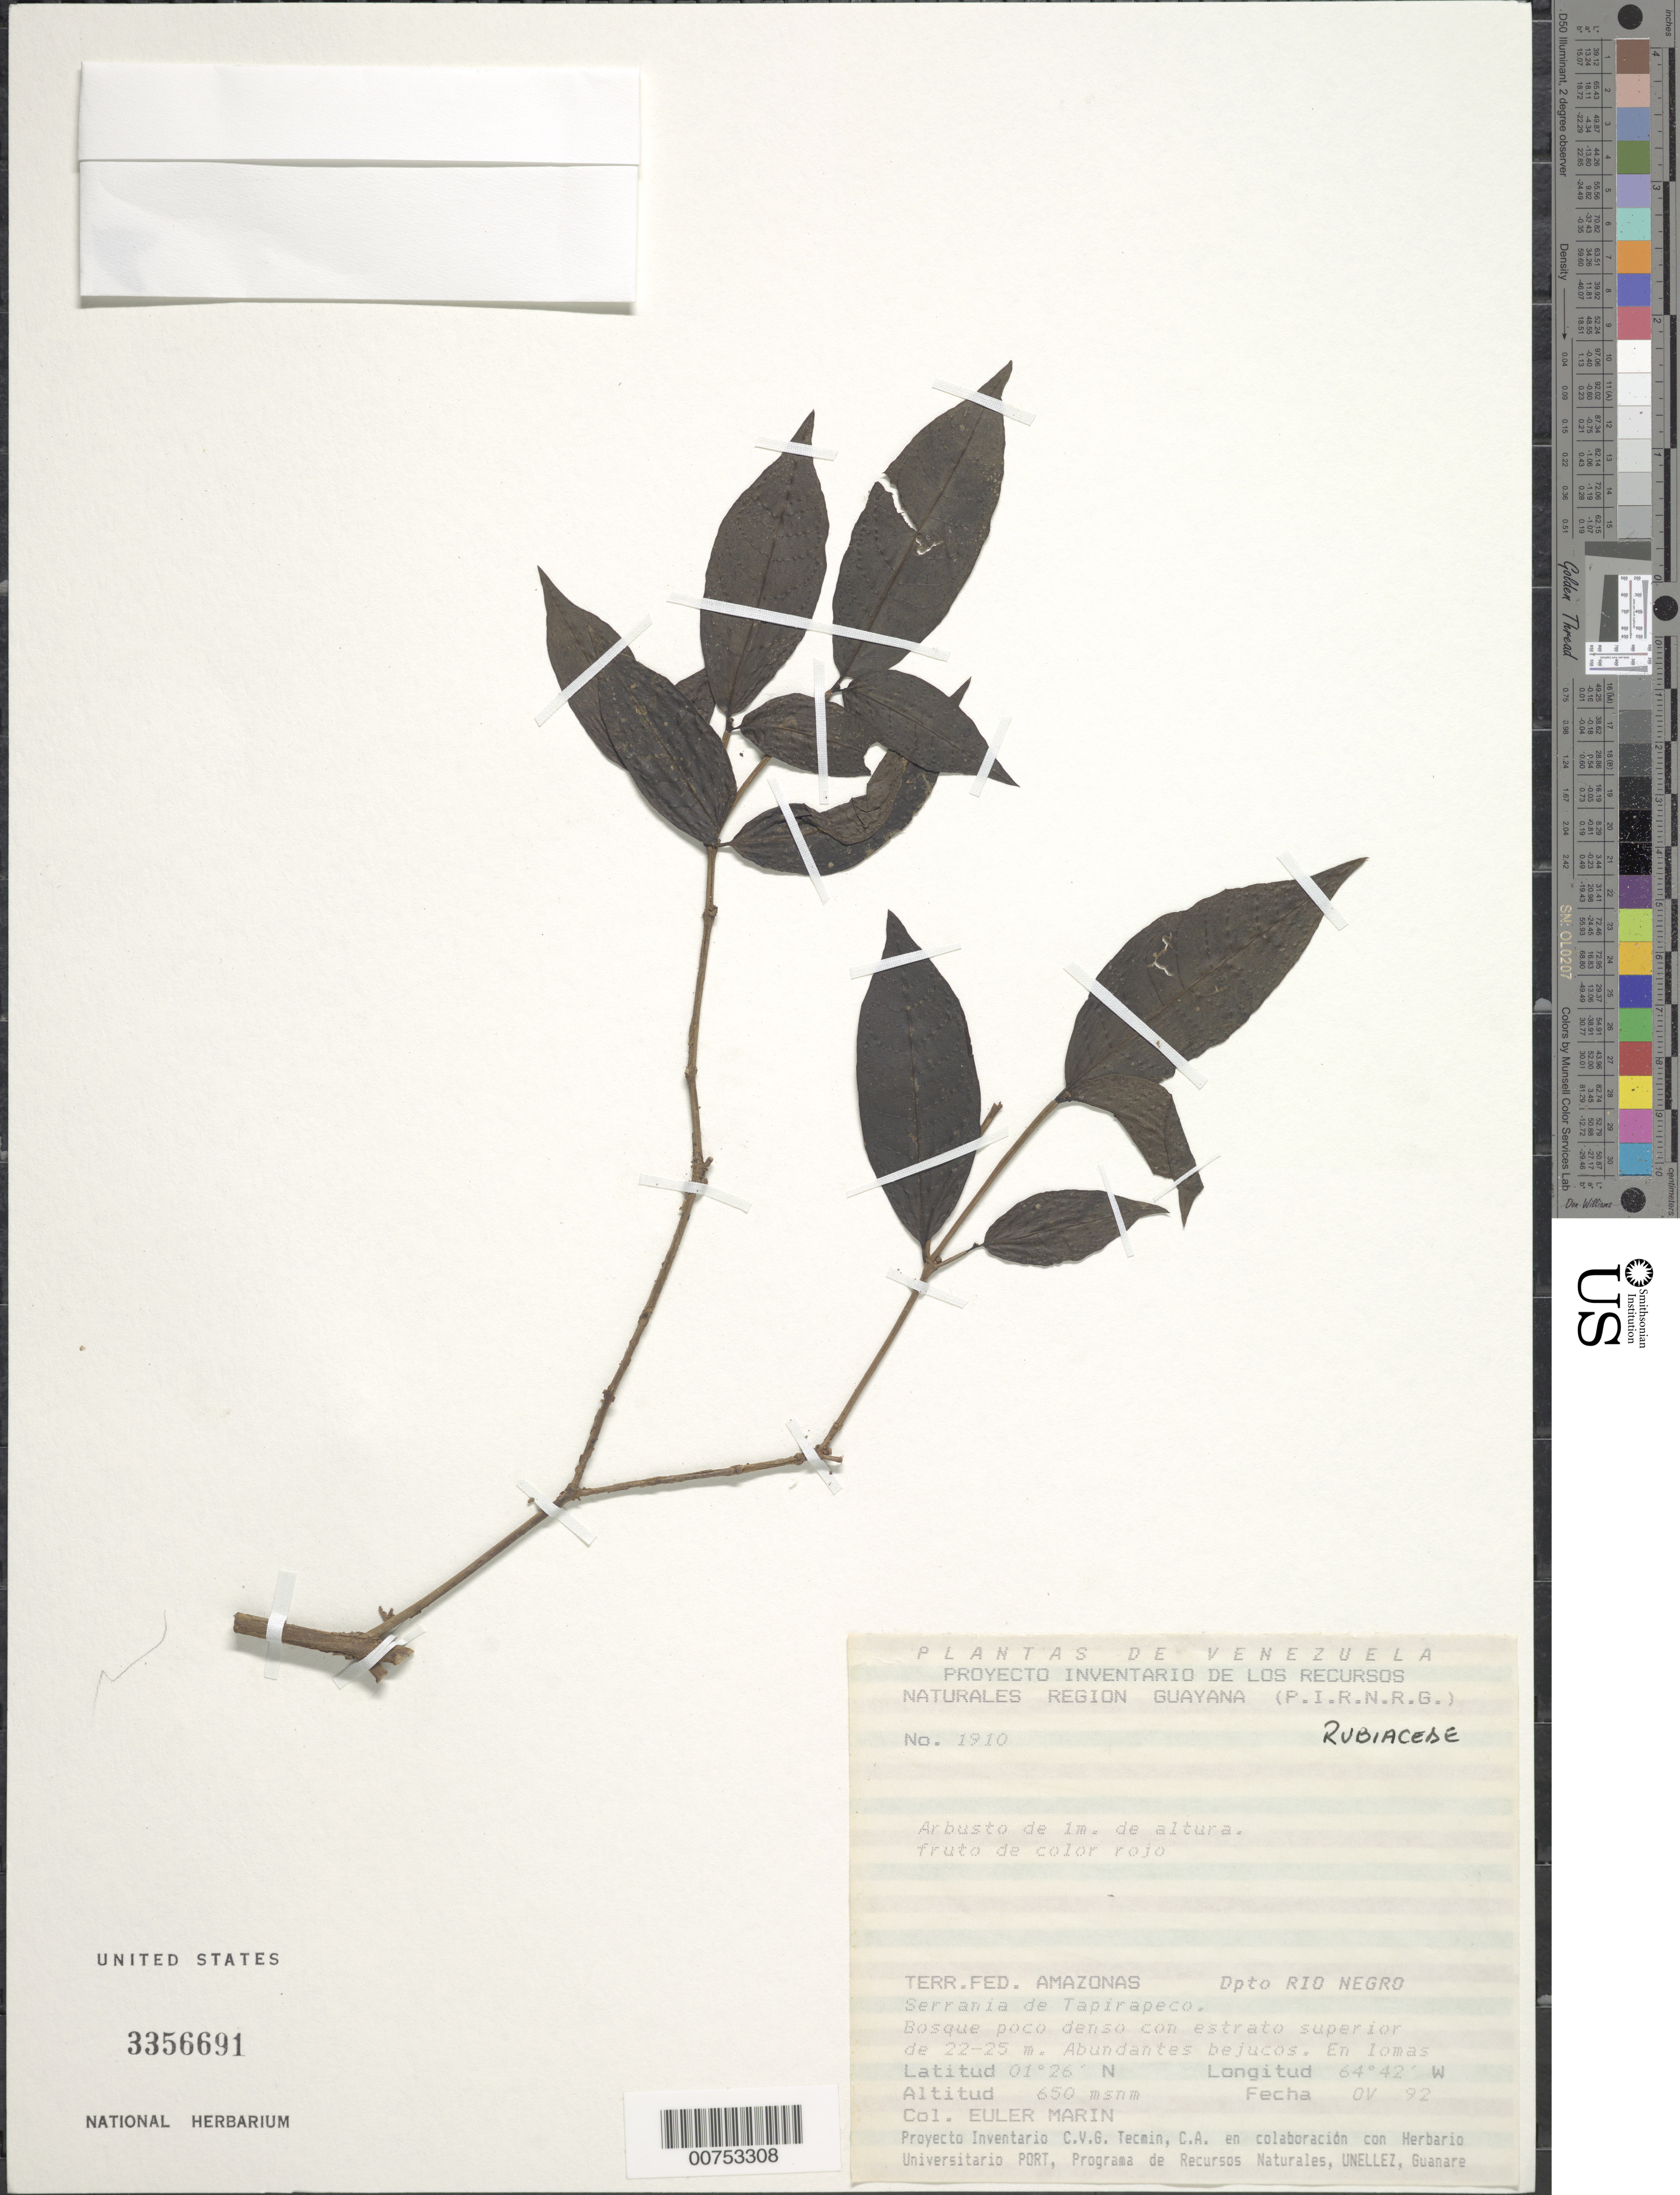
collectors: E. Marin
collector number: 1910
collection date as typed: Nov-92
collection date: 1992-11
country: Venezuela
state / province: Amazonas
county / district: Río Negro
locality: Serrania de Tapirapeco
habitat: Bosque poco denso con estrato superior de 22-25m; abundates bejucos; en lomas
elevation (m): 650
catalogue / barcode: US 3356691